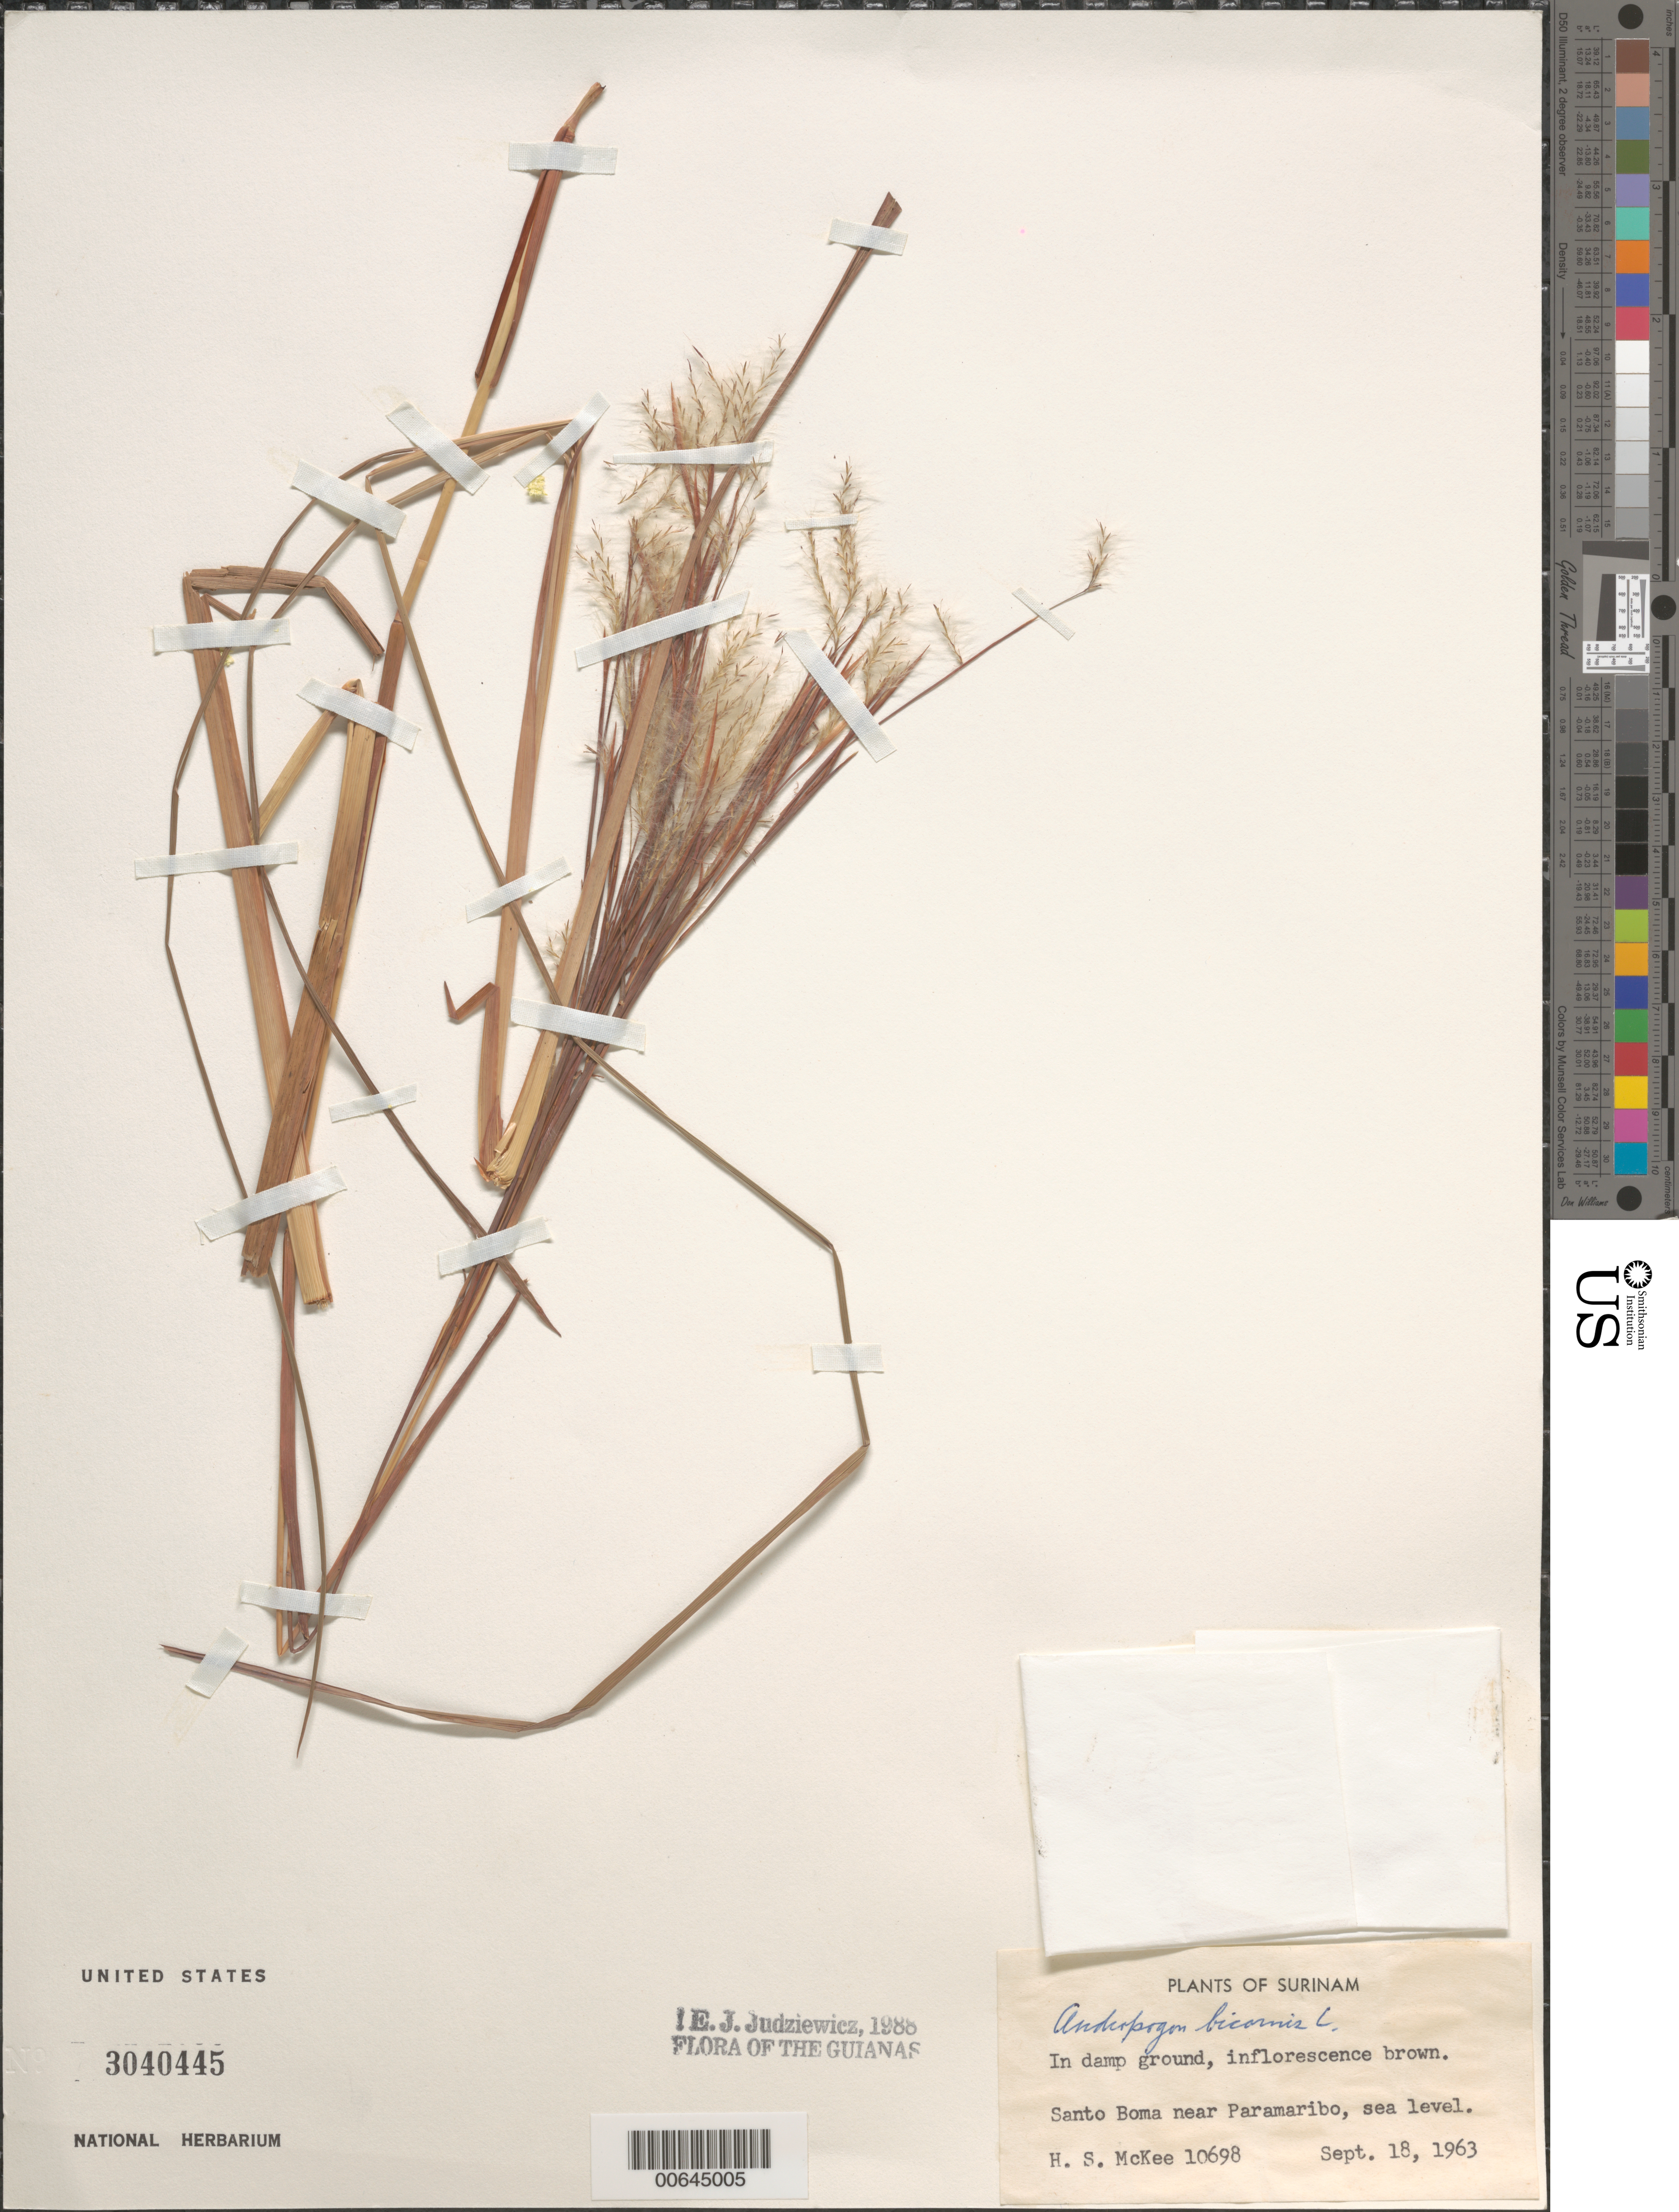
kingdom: Plantae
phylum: Tracheophyta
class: Liliopsida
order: Poales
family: Poaceae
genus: Andropogon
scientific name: Andropogon bicornis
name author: L.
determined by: Judziewicz, E. J.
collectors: H. S. McKee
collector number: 10698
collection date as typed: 18-Sep-63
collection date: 1963-09-18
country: Suriname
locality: Santo Boma near Paramaribo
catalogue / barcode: US 3040445